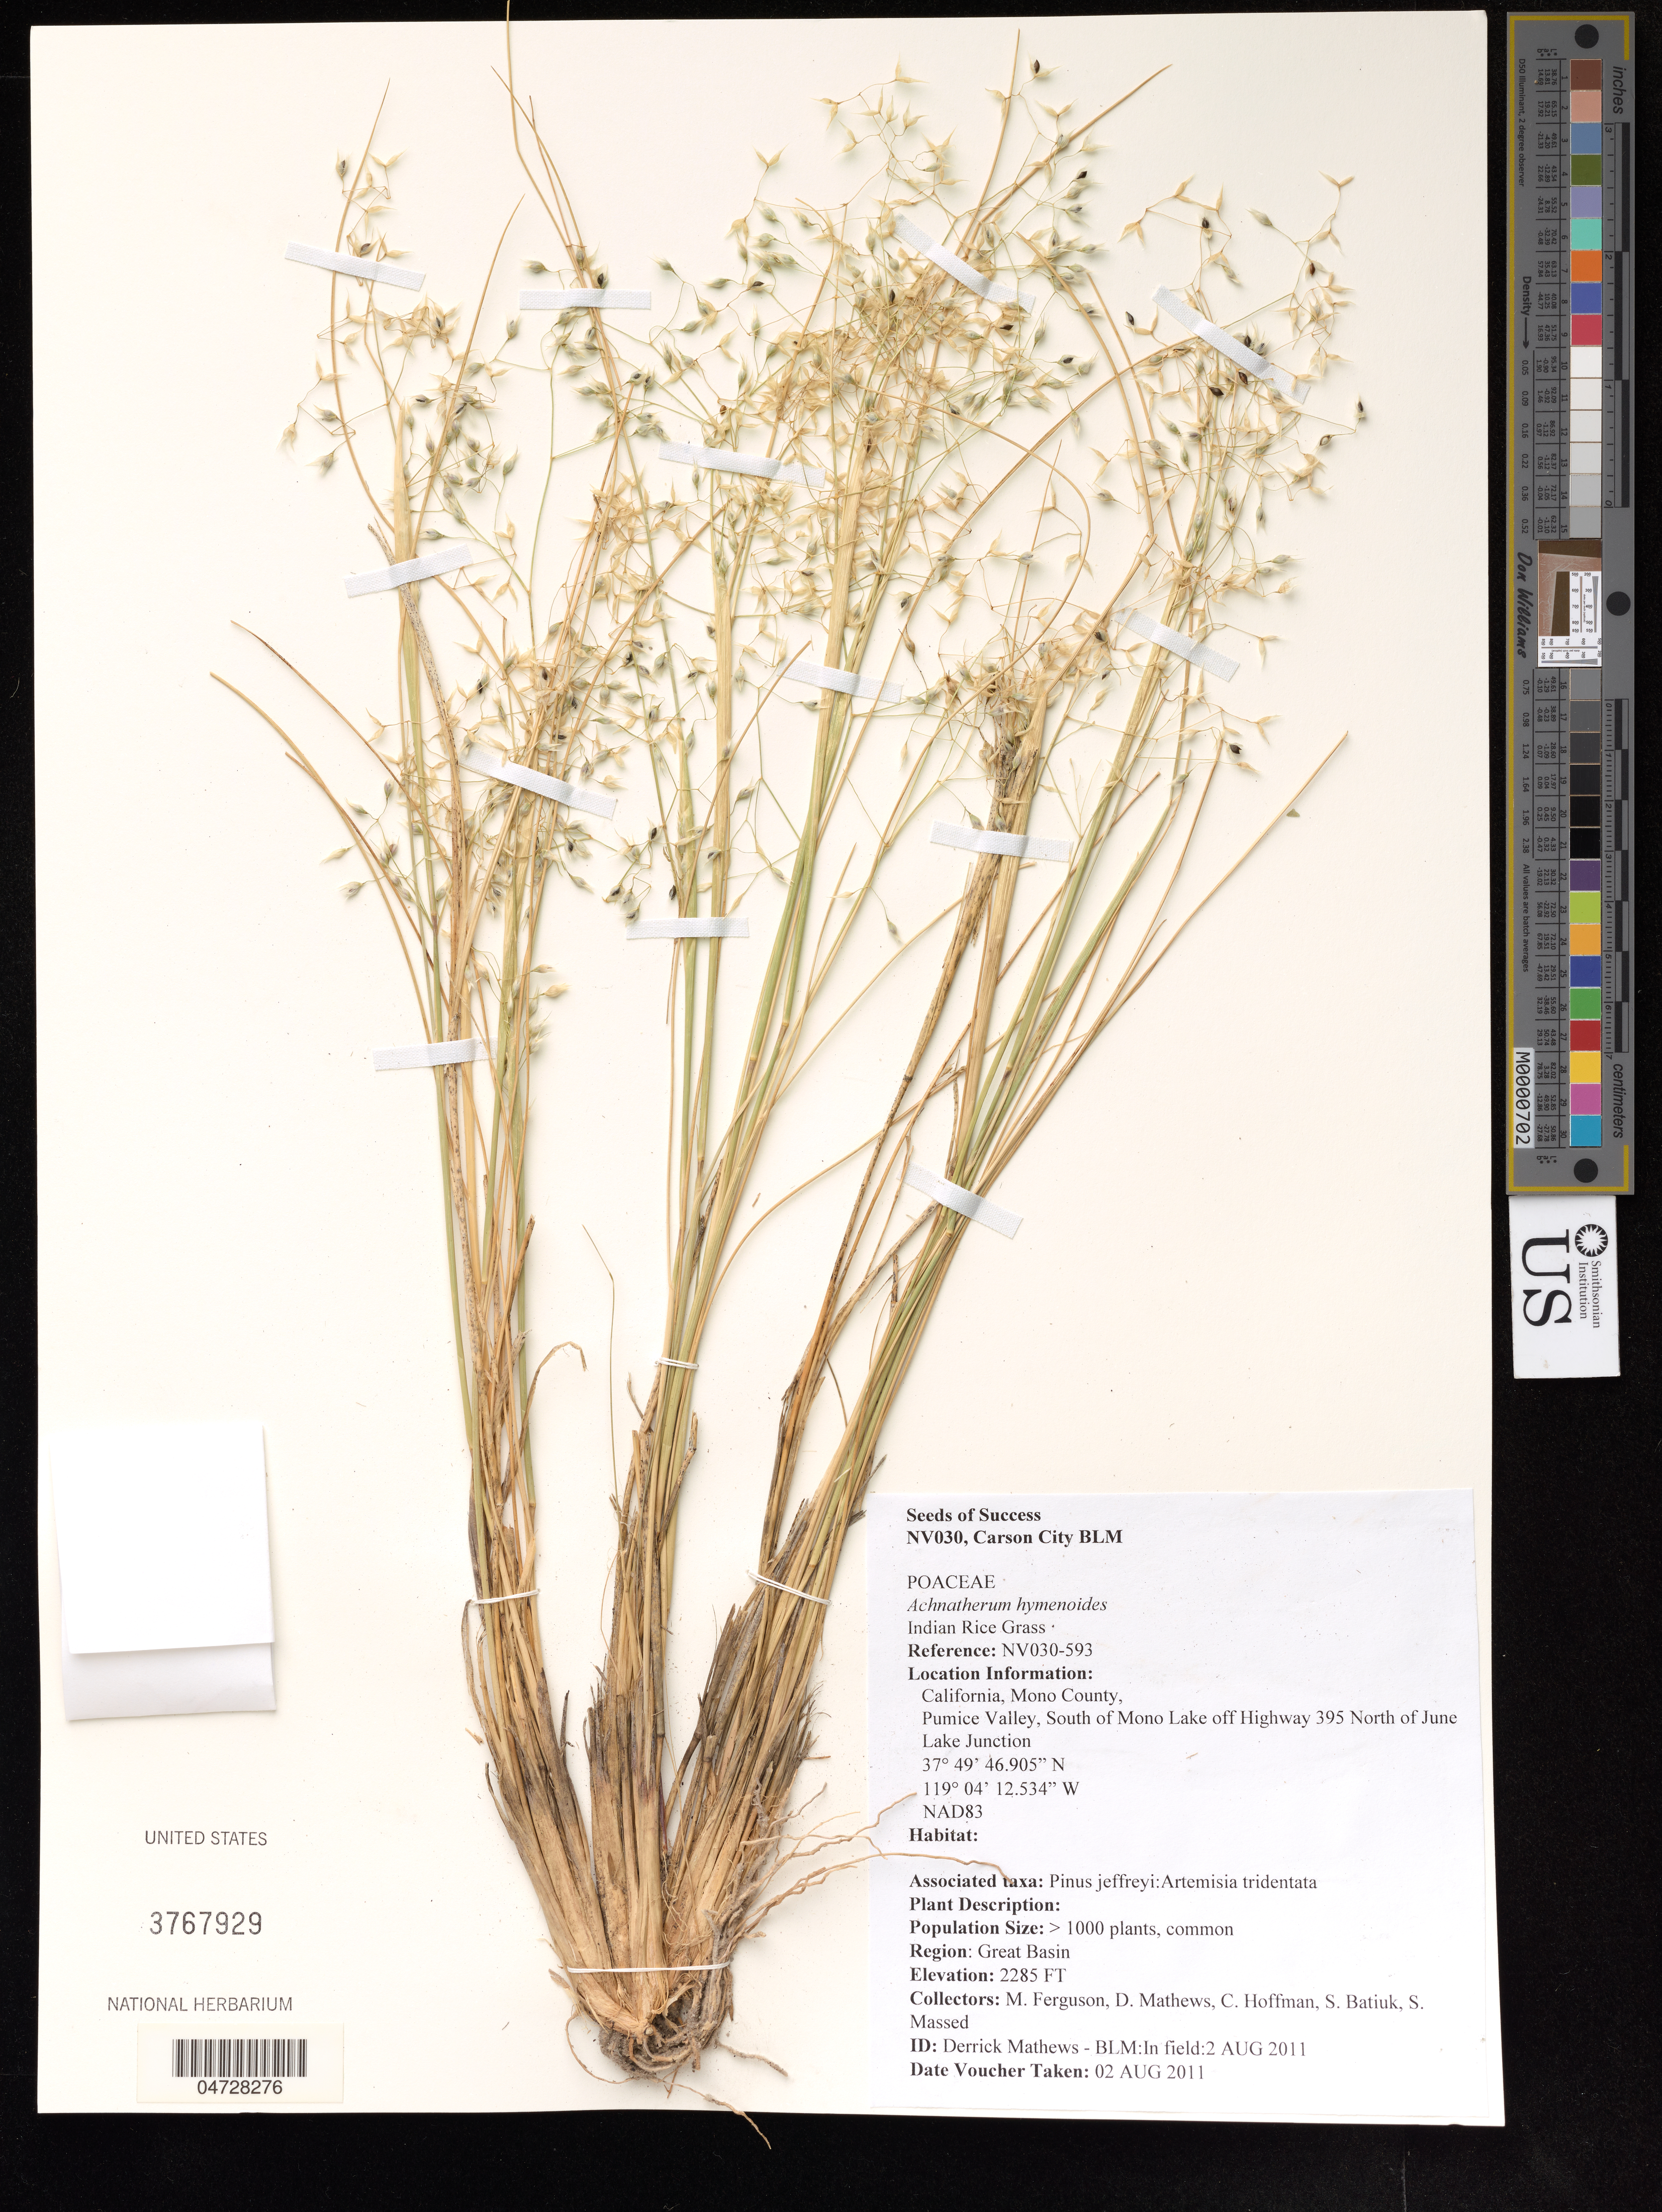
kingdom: Plantae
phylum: Tracheophyta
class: Liliopsida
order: Poales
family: Poaceae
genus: Achnatherum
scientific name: Achnatherum hymenoides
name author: (Roem. & Schult.) Barkworth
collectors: M. Ferguson, D. Mathews, C. Hoffman & S. Batiuk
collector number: NV030-953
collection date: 2011-08-02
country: United States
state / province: California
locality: Mono County, Pumice Valley, South of Mono Lake off Highway 395 North of June Lake Junction. Great Basin.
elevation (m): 696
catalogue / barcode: US 3767929